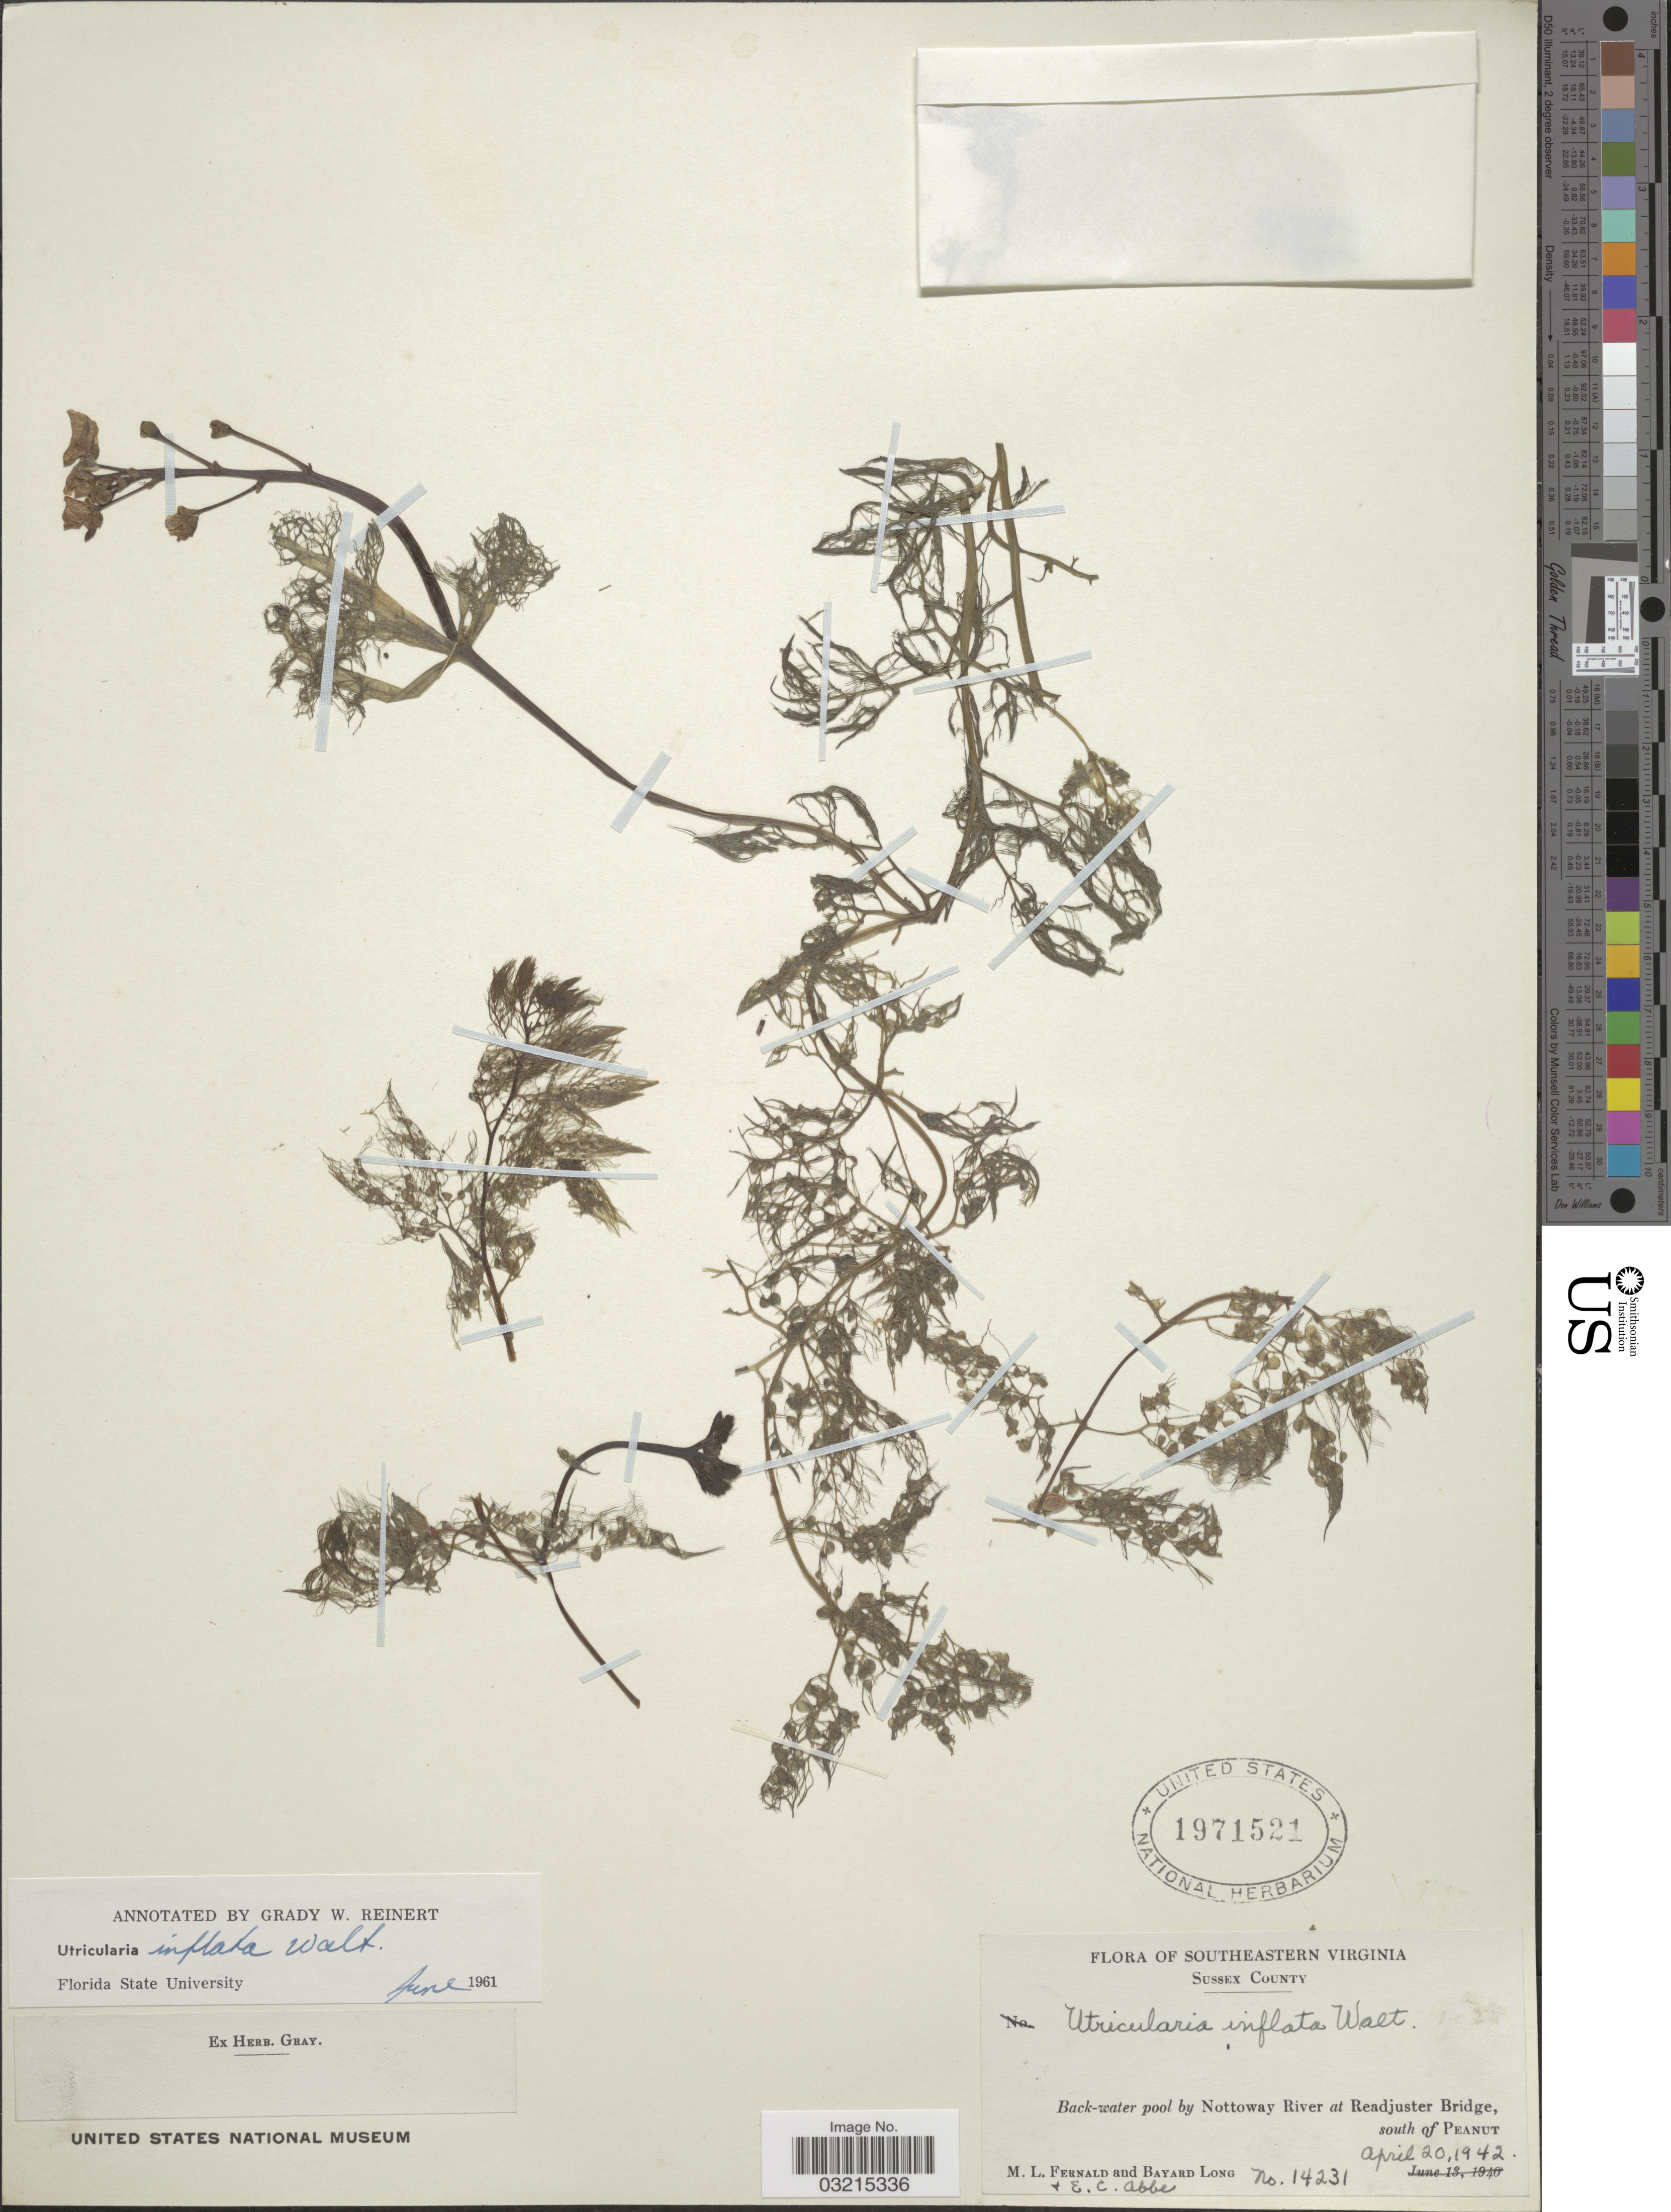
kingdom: Plantae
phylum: Tracheophyta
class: Magnoliopsida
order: Lamiales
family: Lentibulariaceae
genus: Utricularia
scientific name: Utricularia inflata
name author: Walter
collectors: M. L. Fernald, B. Long & E. C. Abbe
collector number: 14231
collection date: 1942-04-20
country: United States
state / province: Virginia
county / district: Sussex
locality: Southeastern Virginia. Sussex County. Back-water pool by Nottoway River at Readjuster Bridge, south of Peanut.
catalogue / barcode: US 1971521